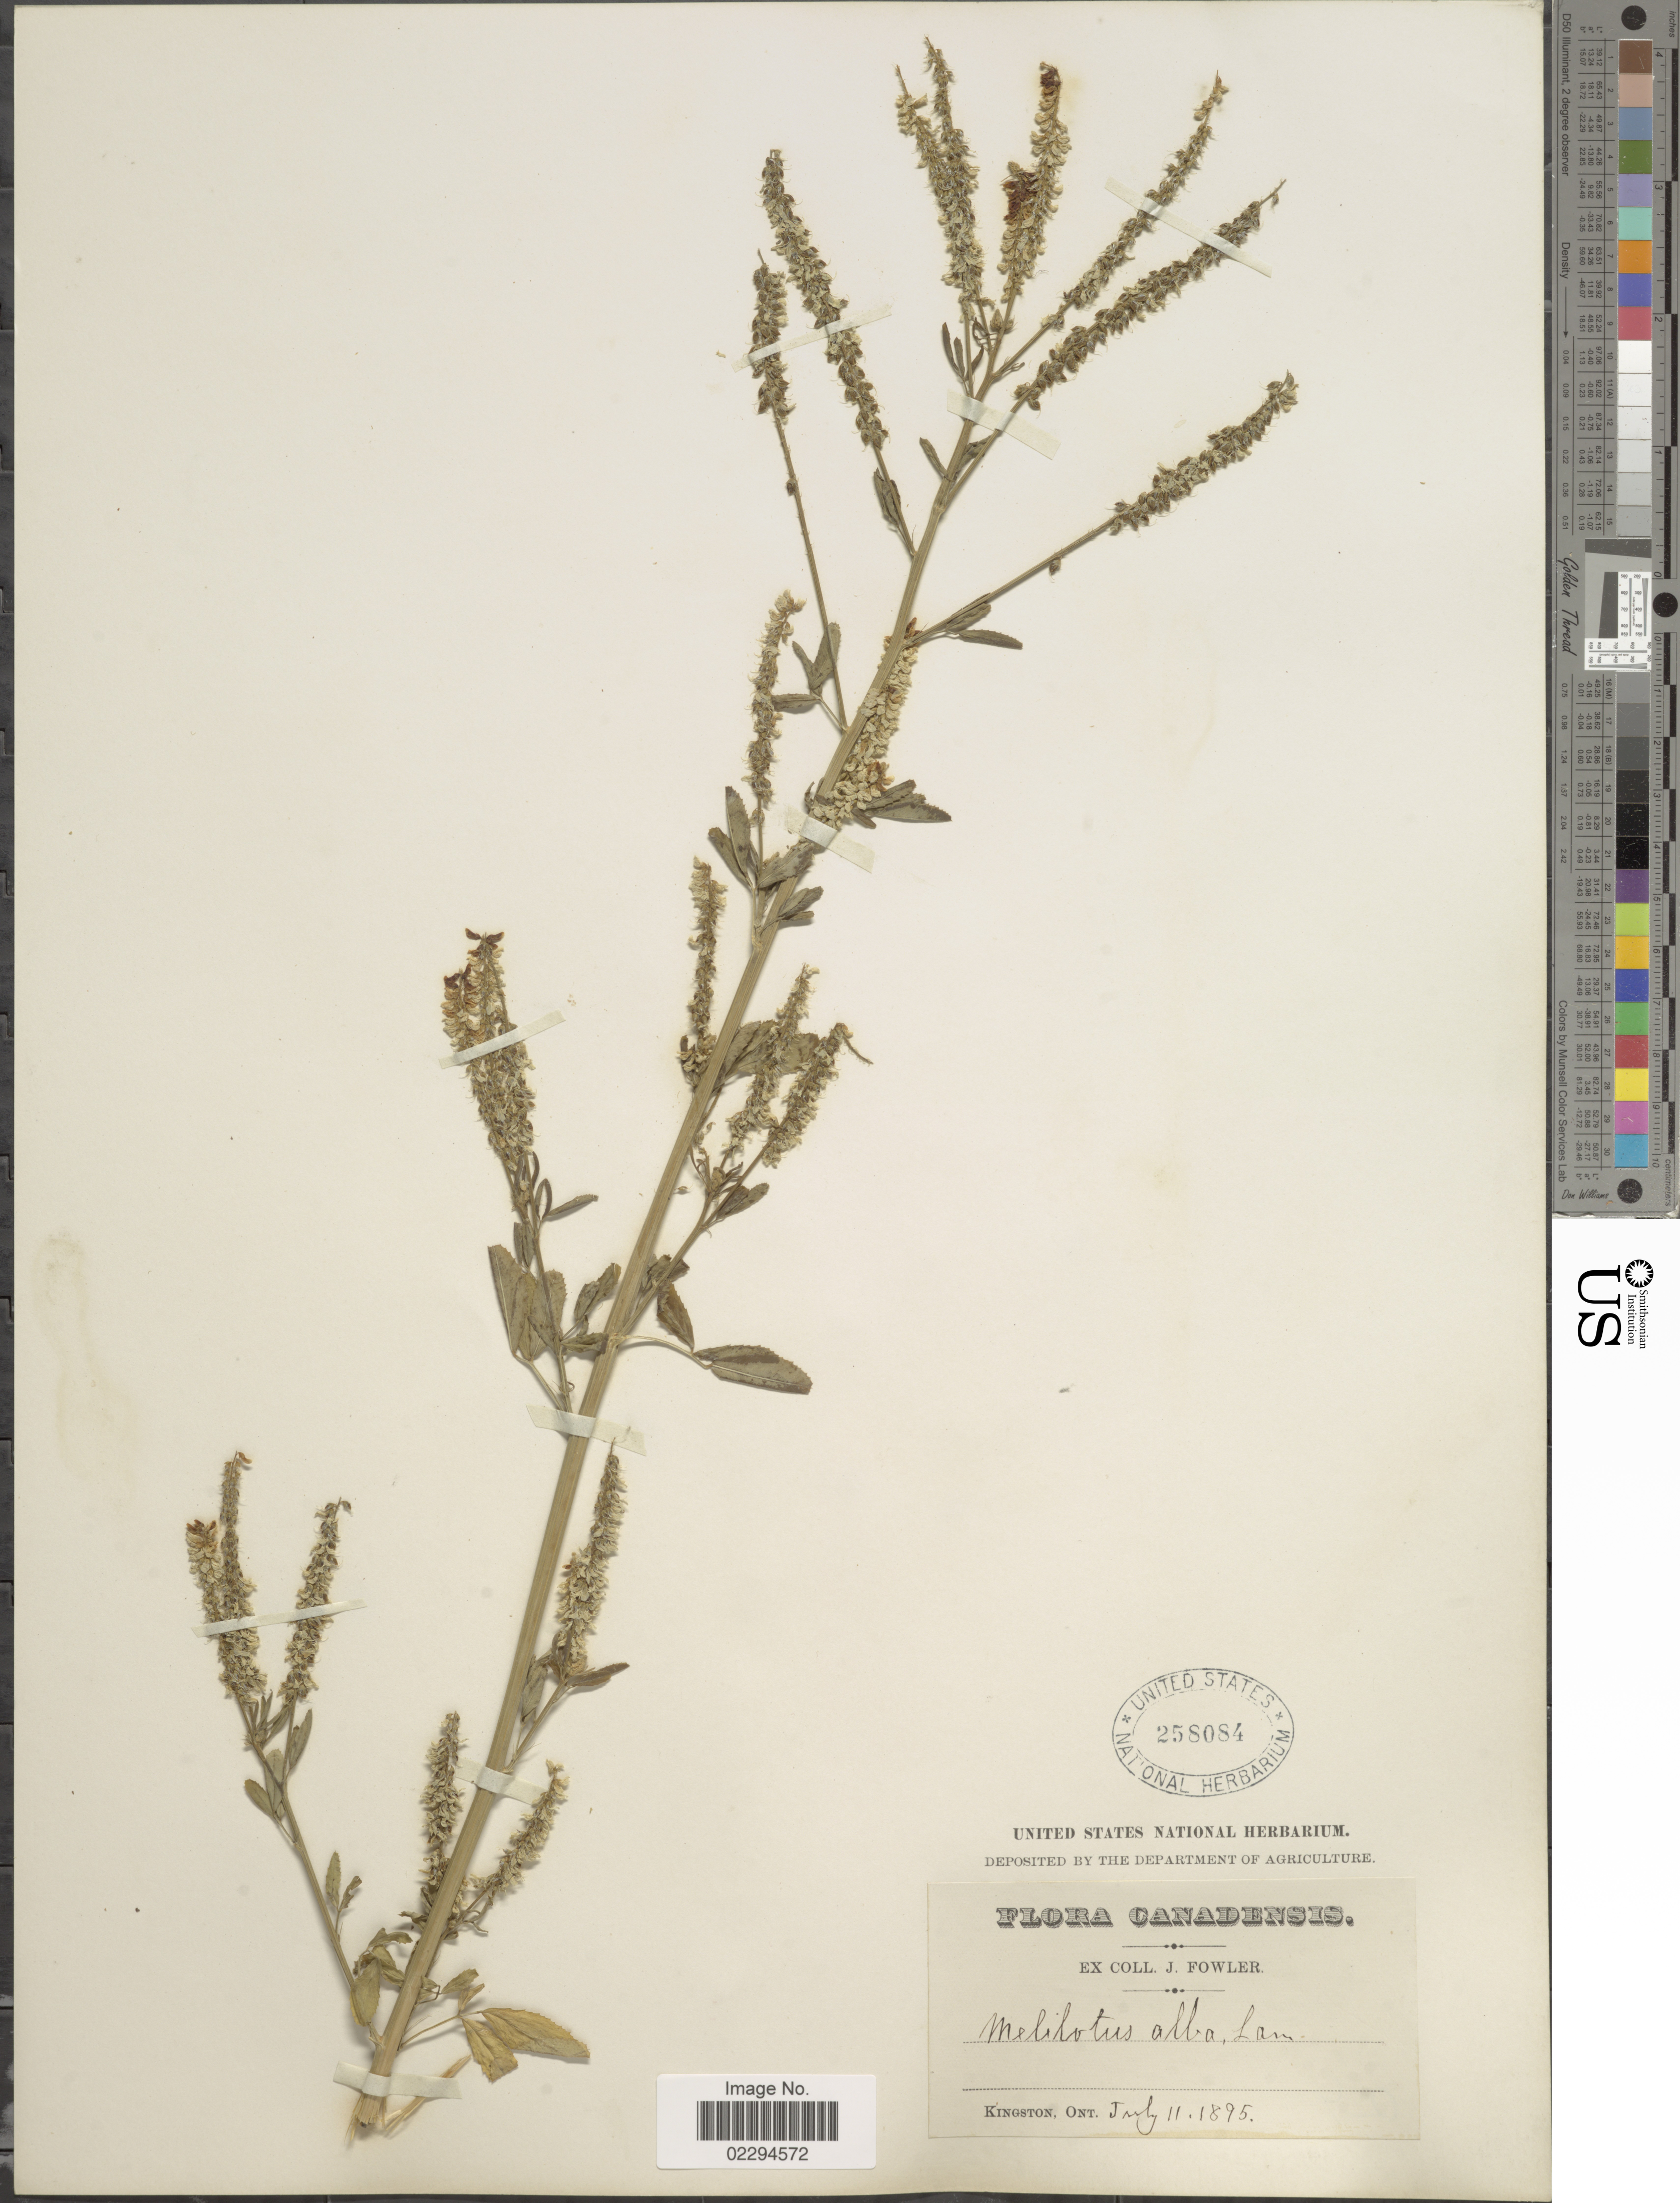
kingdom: Plantae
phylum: Tracheophyta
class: Magnoliopsida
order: Fabales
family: Fabaceae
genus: Melilotus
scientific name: Melilotus albus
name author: Medik.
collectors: ex herb. J. Fowler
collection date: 1895-07-11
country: Canada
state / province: Ontario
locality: Kingston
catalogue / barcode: US 258084